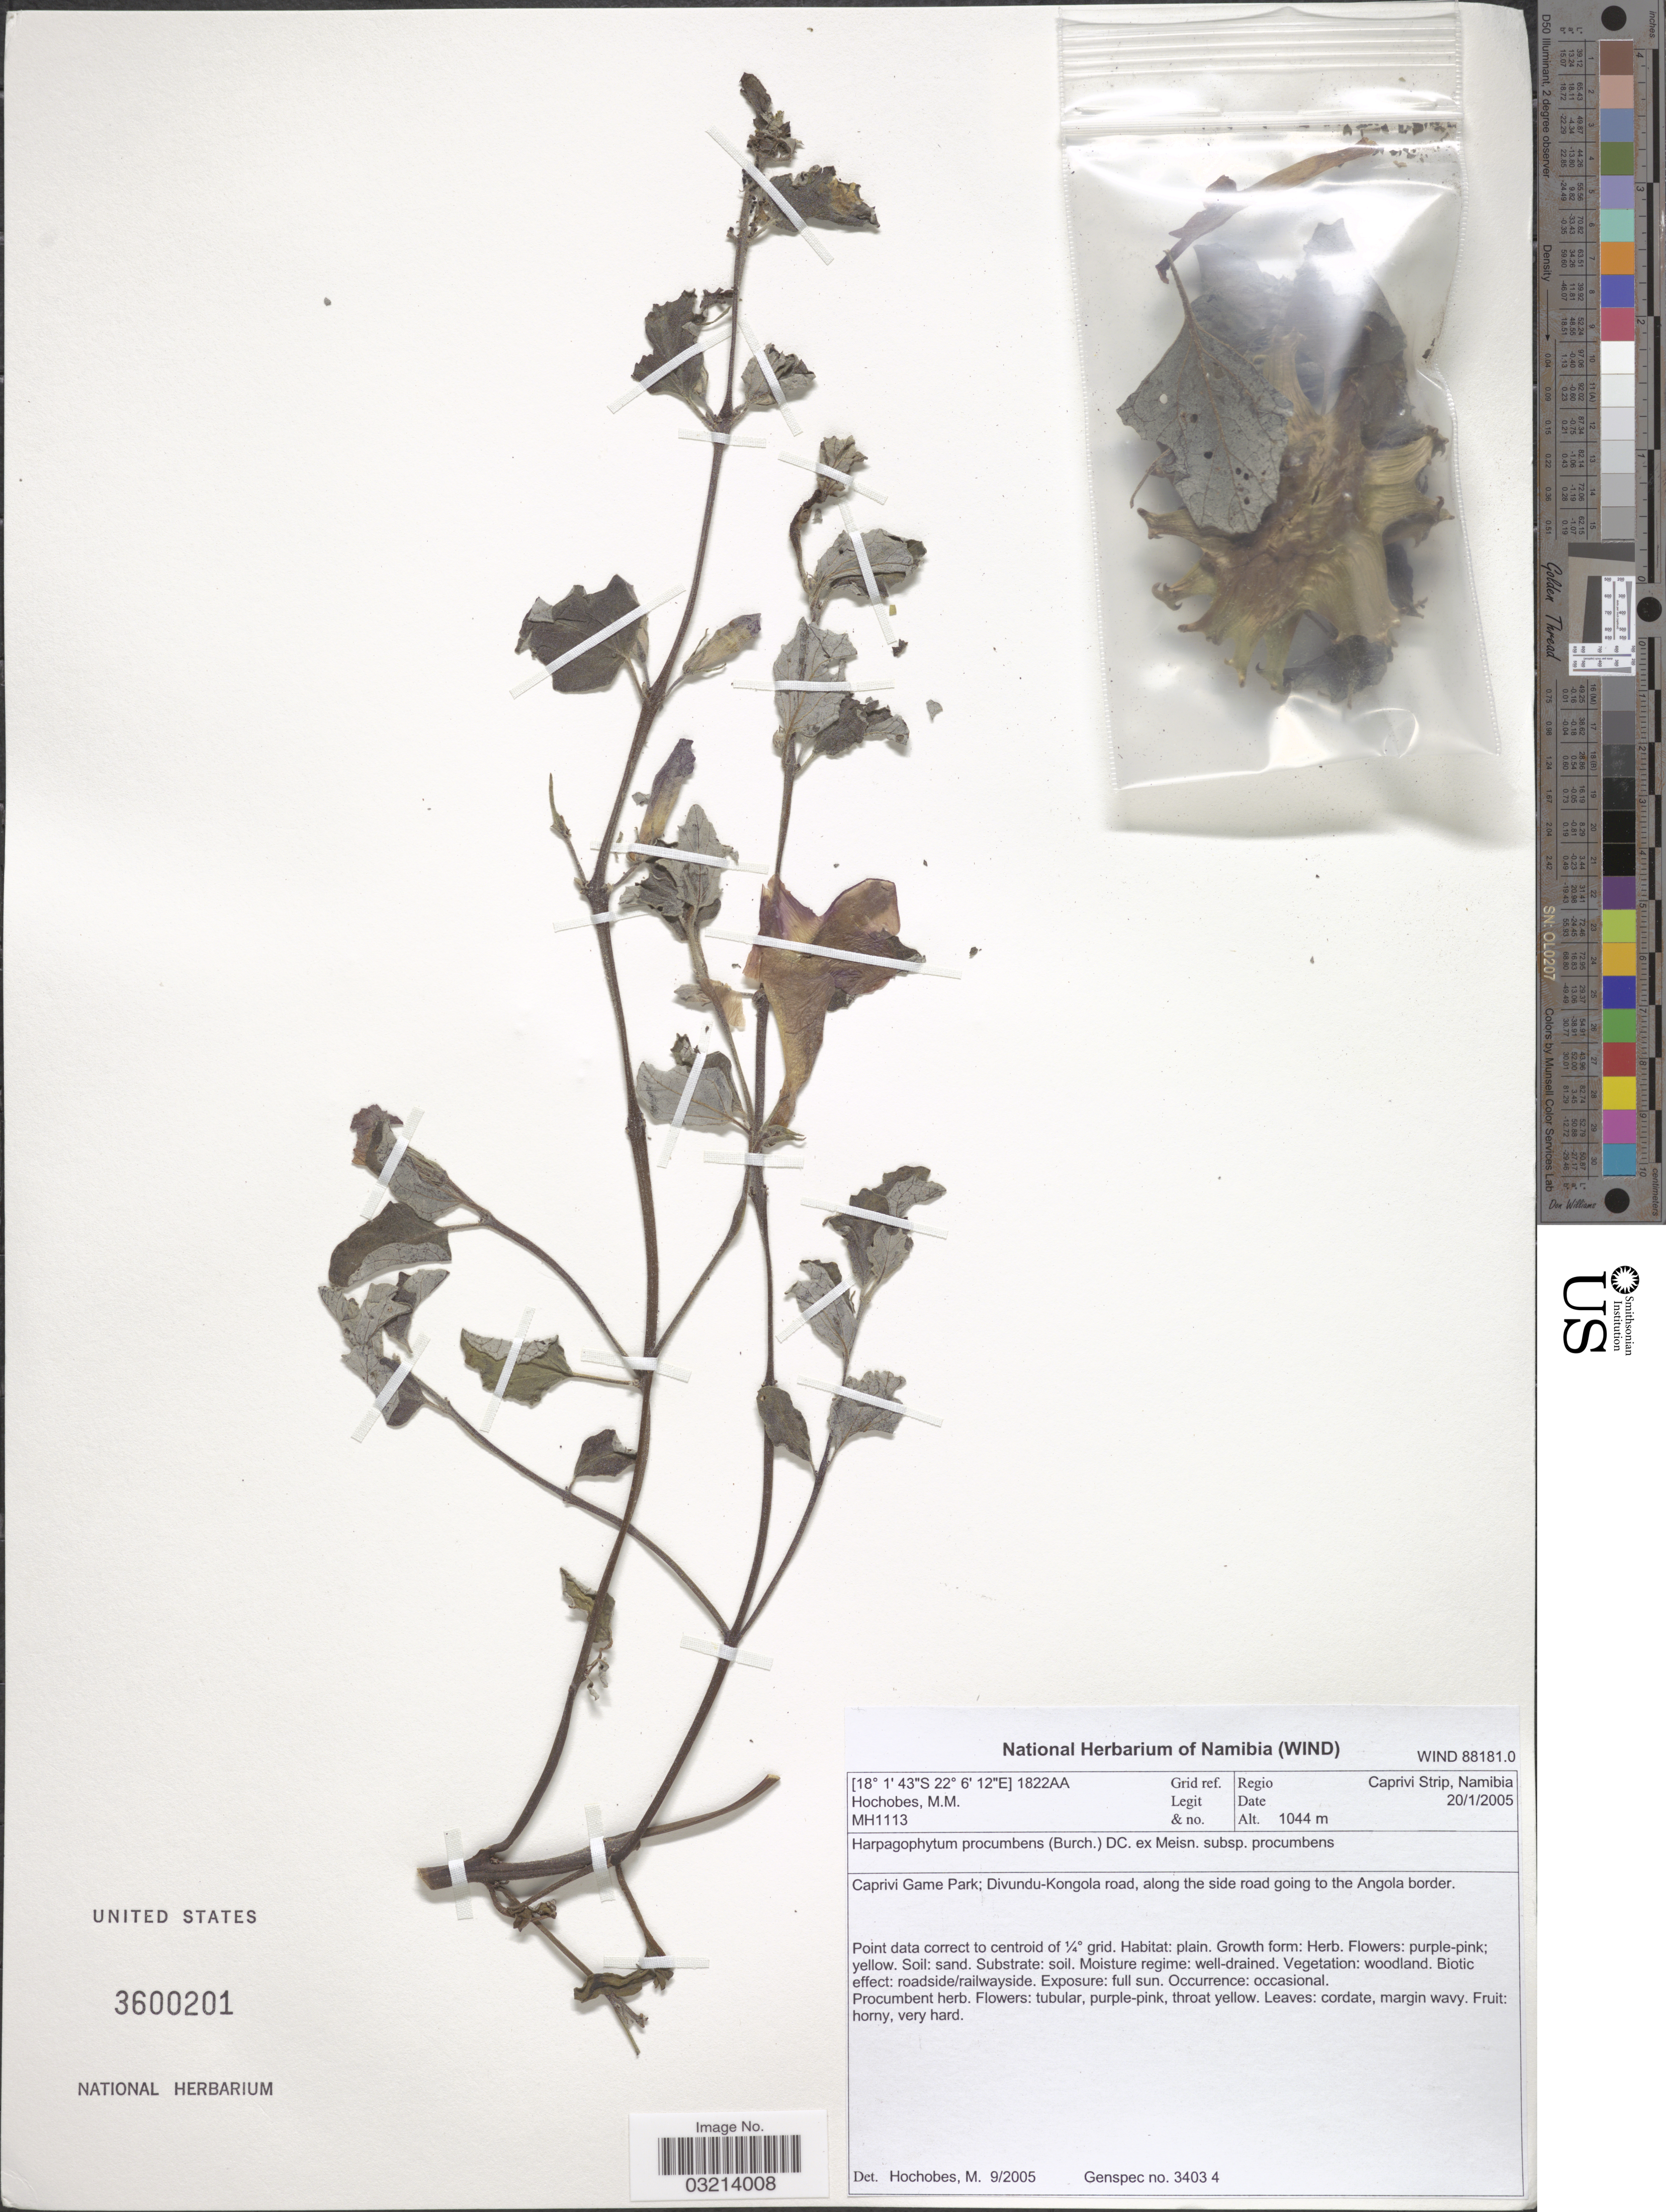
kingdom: Plantae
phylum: Tracheophyta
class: Magnoliopsida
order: Lamiales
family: Pedaliaceae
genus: Harpagophytum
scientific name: Harpagophytum procumbens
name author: (Burch.) DC. ex Meisn.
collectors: M. Hochobes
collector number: MH1113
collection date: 2005-01-20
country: Namibia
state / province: Caprivi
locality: Grid Ref. 1822AA. Regio Caprivi Strip, Namibia. Caprivi Game Park; Divundu-Kongola road, along the side road going to the Angola border.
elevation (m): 1044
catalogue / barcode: US 3600201